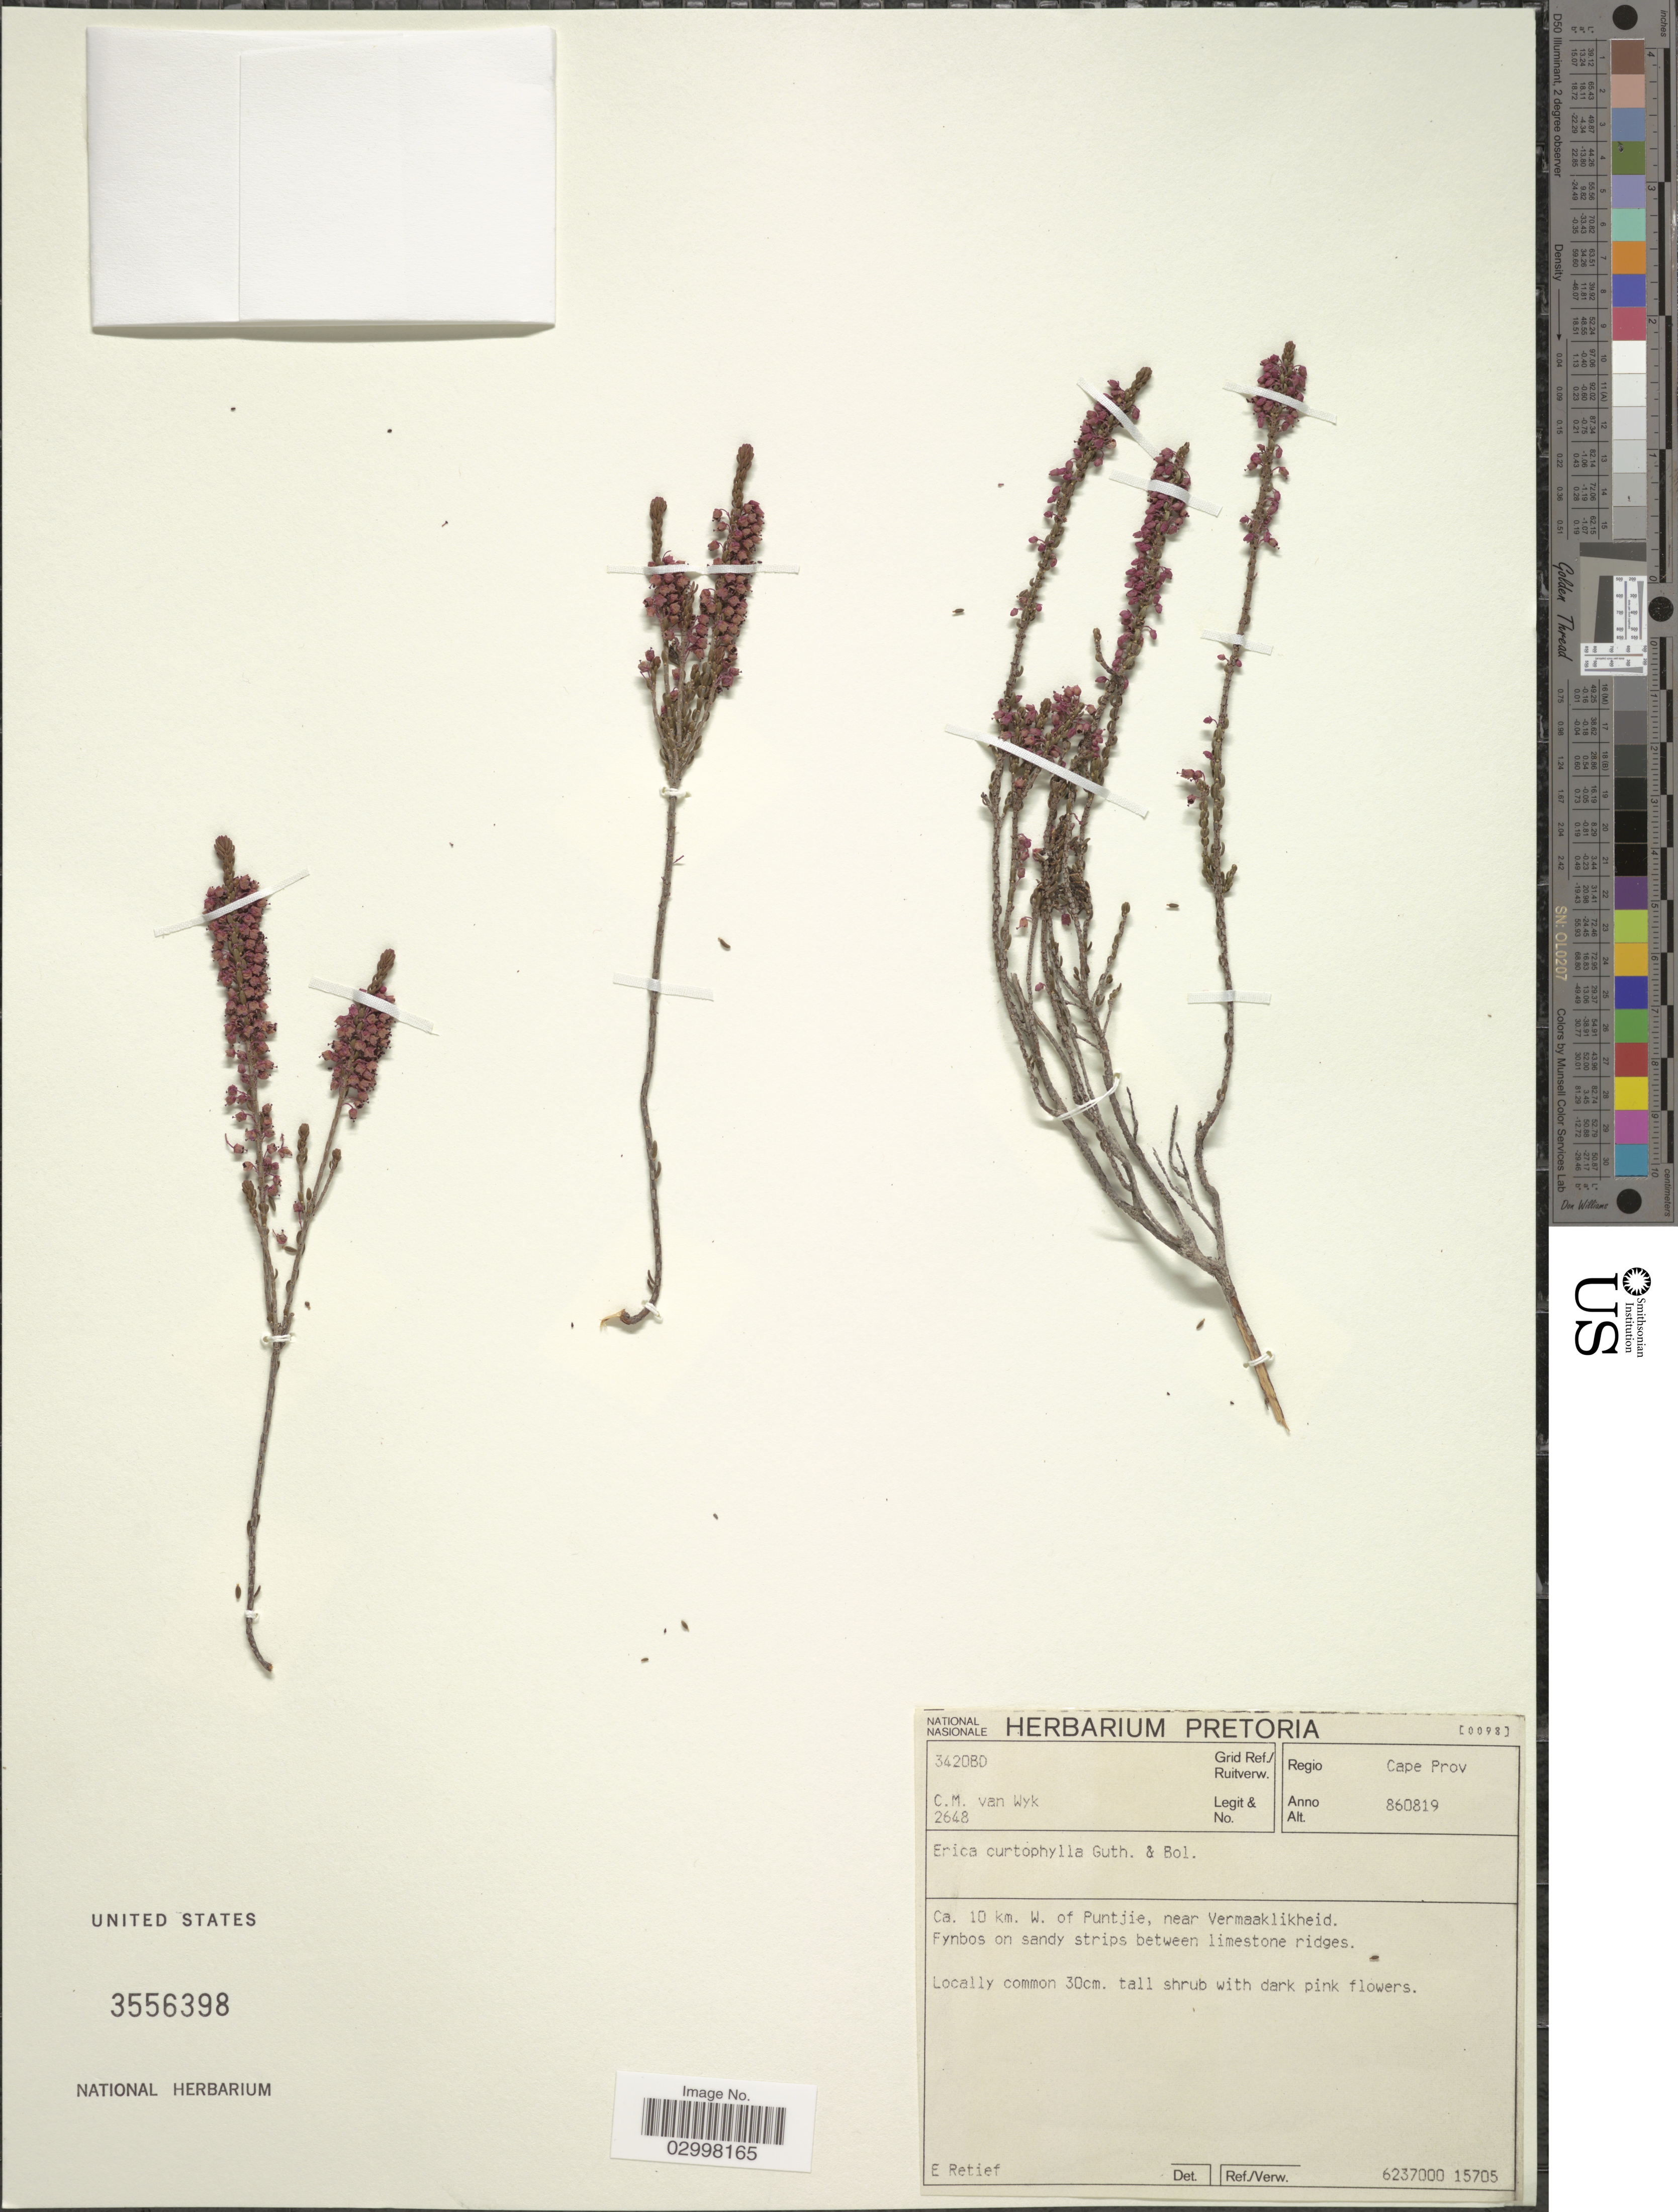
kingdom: Plantae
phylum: Tracheophyta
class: Magnoliopsida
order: Ericales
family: Ericaceae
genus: Erica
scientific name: Erica curtophylla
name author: Guthrie & Bolus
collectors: C. Van Wyk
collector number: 2648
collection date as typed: Transcribed d/m/y: 19/8/86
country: South Africa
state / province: Western Cape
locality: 3420BD Grid Ref./ Ruitverw. Regio Cape Prov. Ca. 10 km. W. of Puntjie, near Vermaaklikheid.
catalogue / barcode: US 3556398